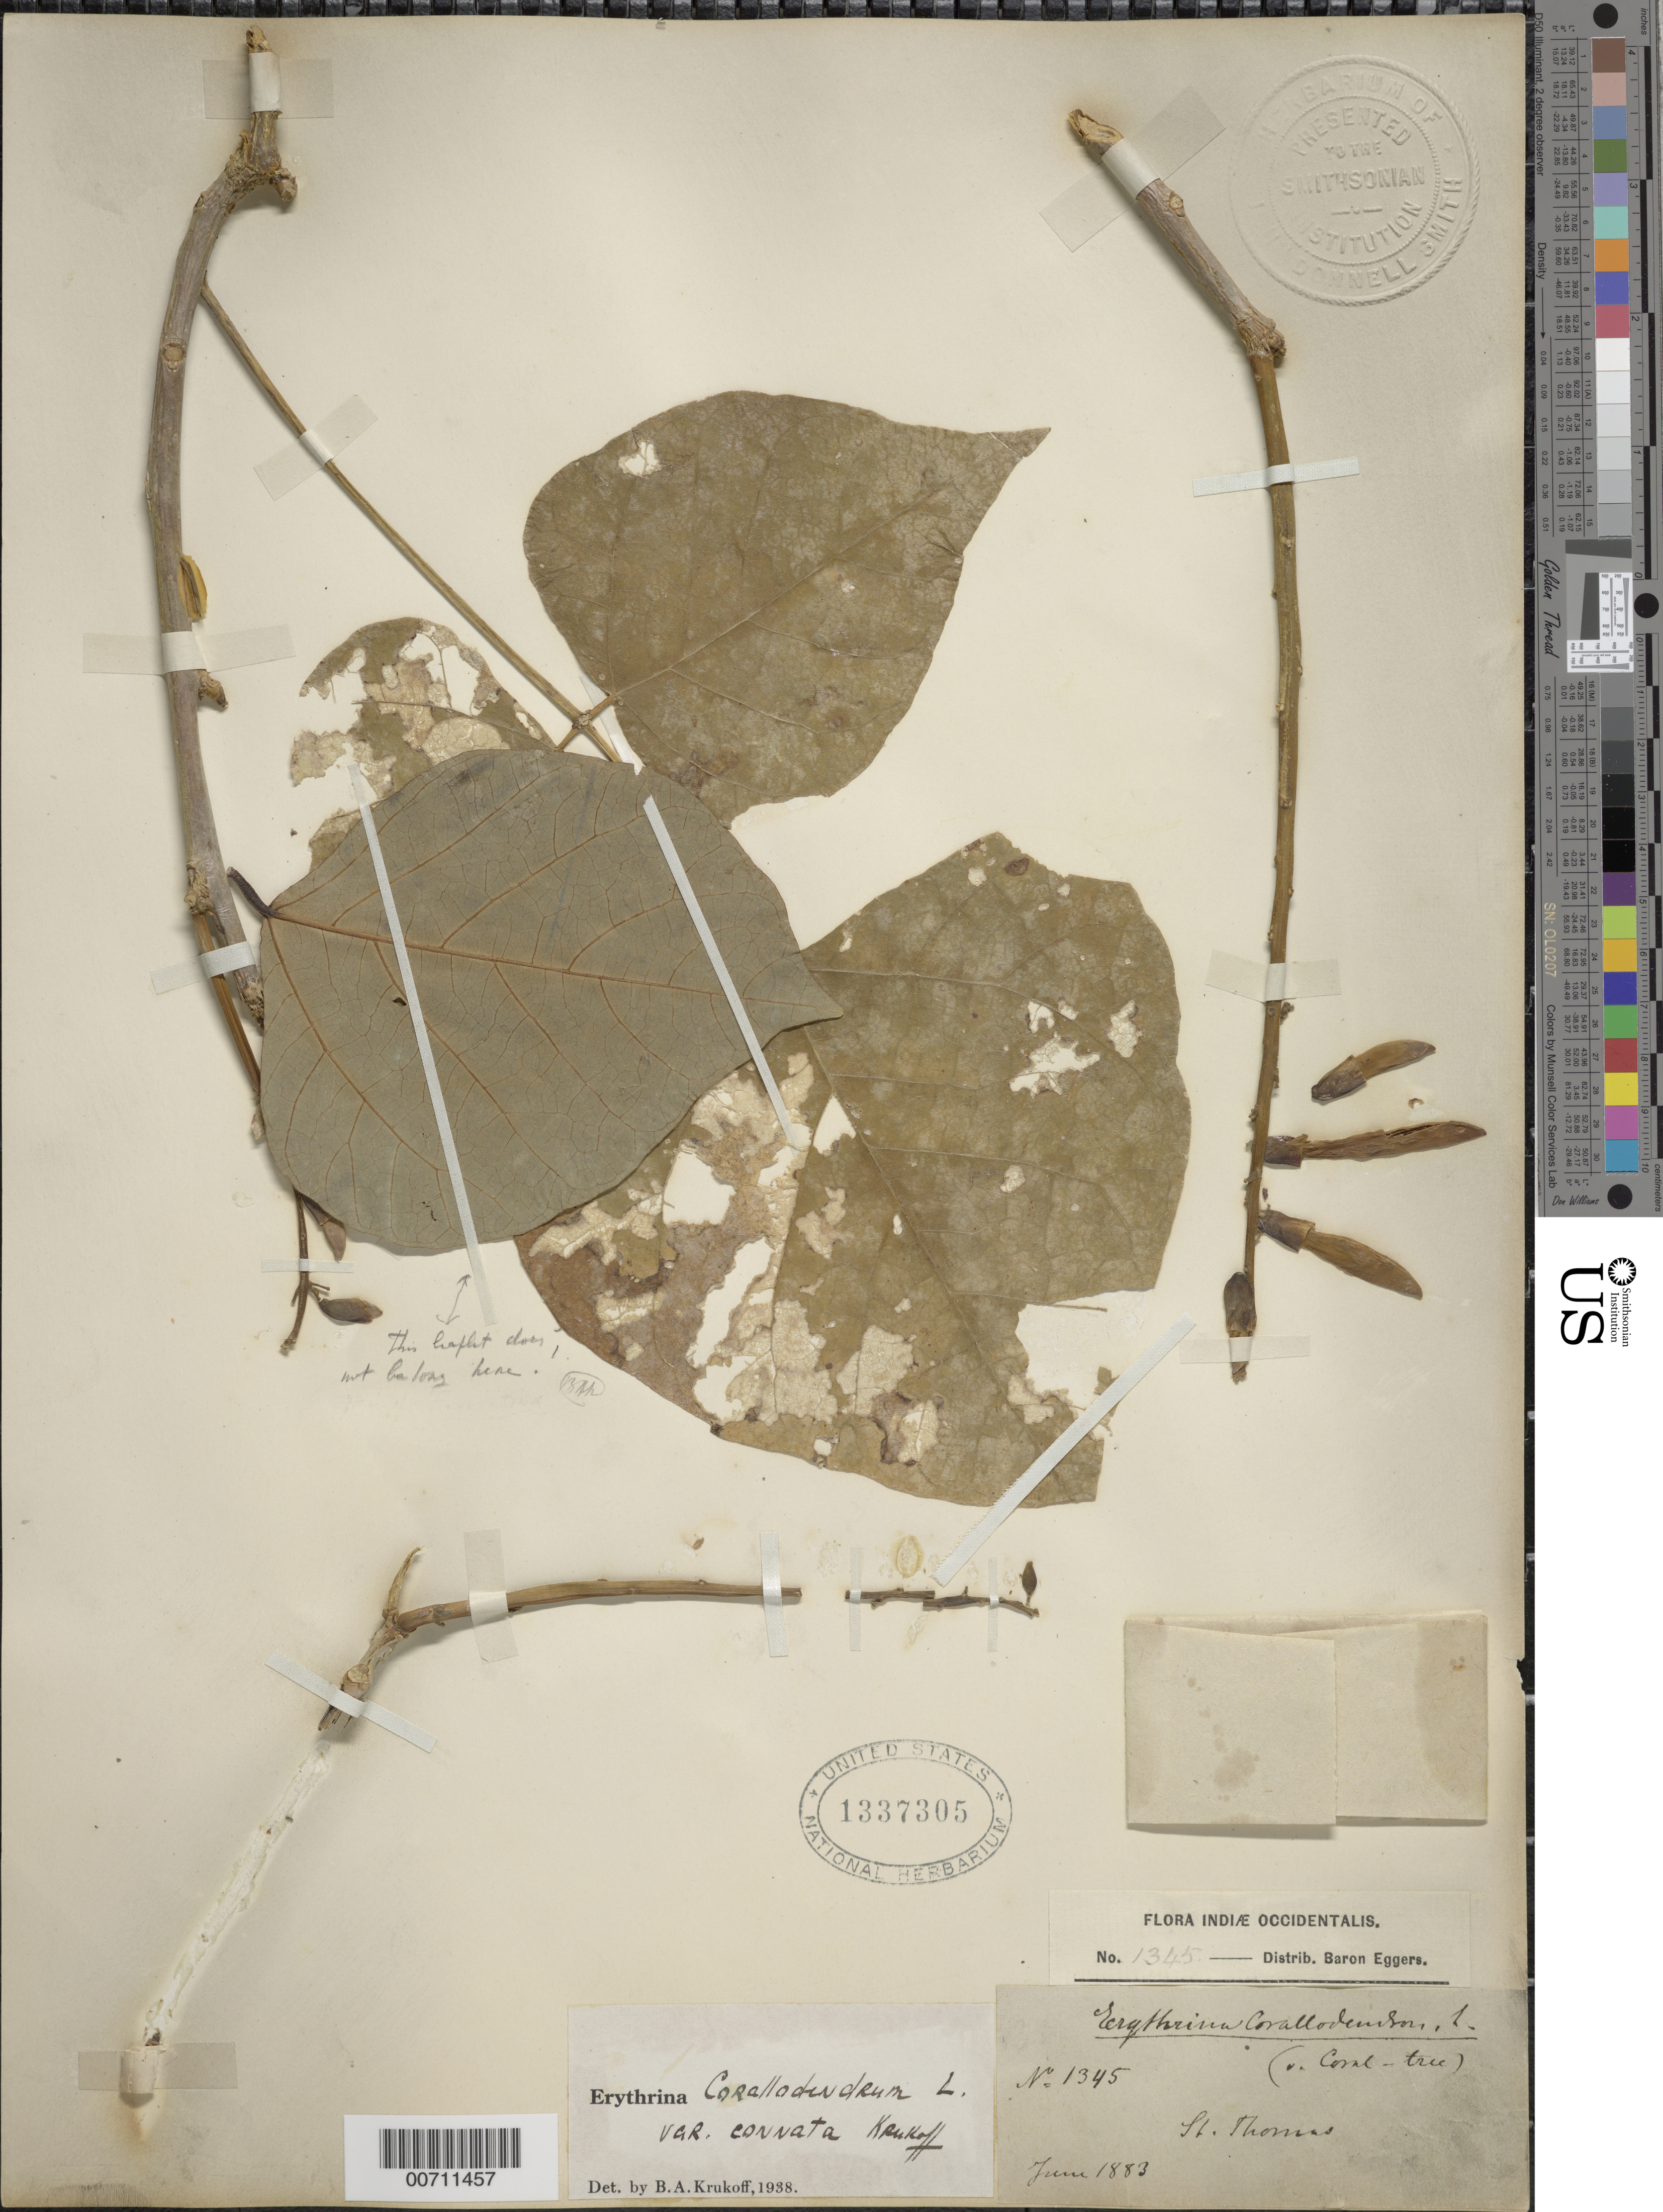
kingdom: Plantae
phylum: Tracheophyta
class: Magnoliopsida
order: Fabales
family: Fabaceae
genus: Erythrina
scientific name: Erythrina corallodendron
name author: L.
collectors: H. F. A. von Eggers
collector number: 1345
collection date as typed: Jun 1883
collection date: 1883-06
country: U.S. Virgin Islands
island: St. Thomas Island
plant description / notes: Common name: Coral tree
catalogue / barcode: US 1337305